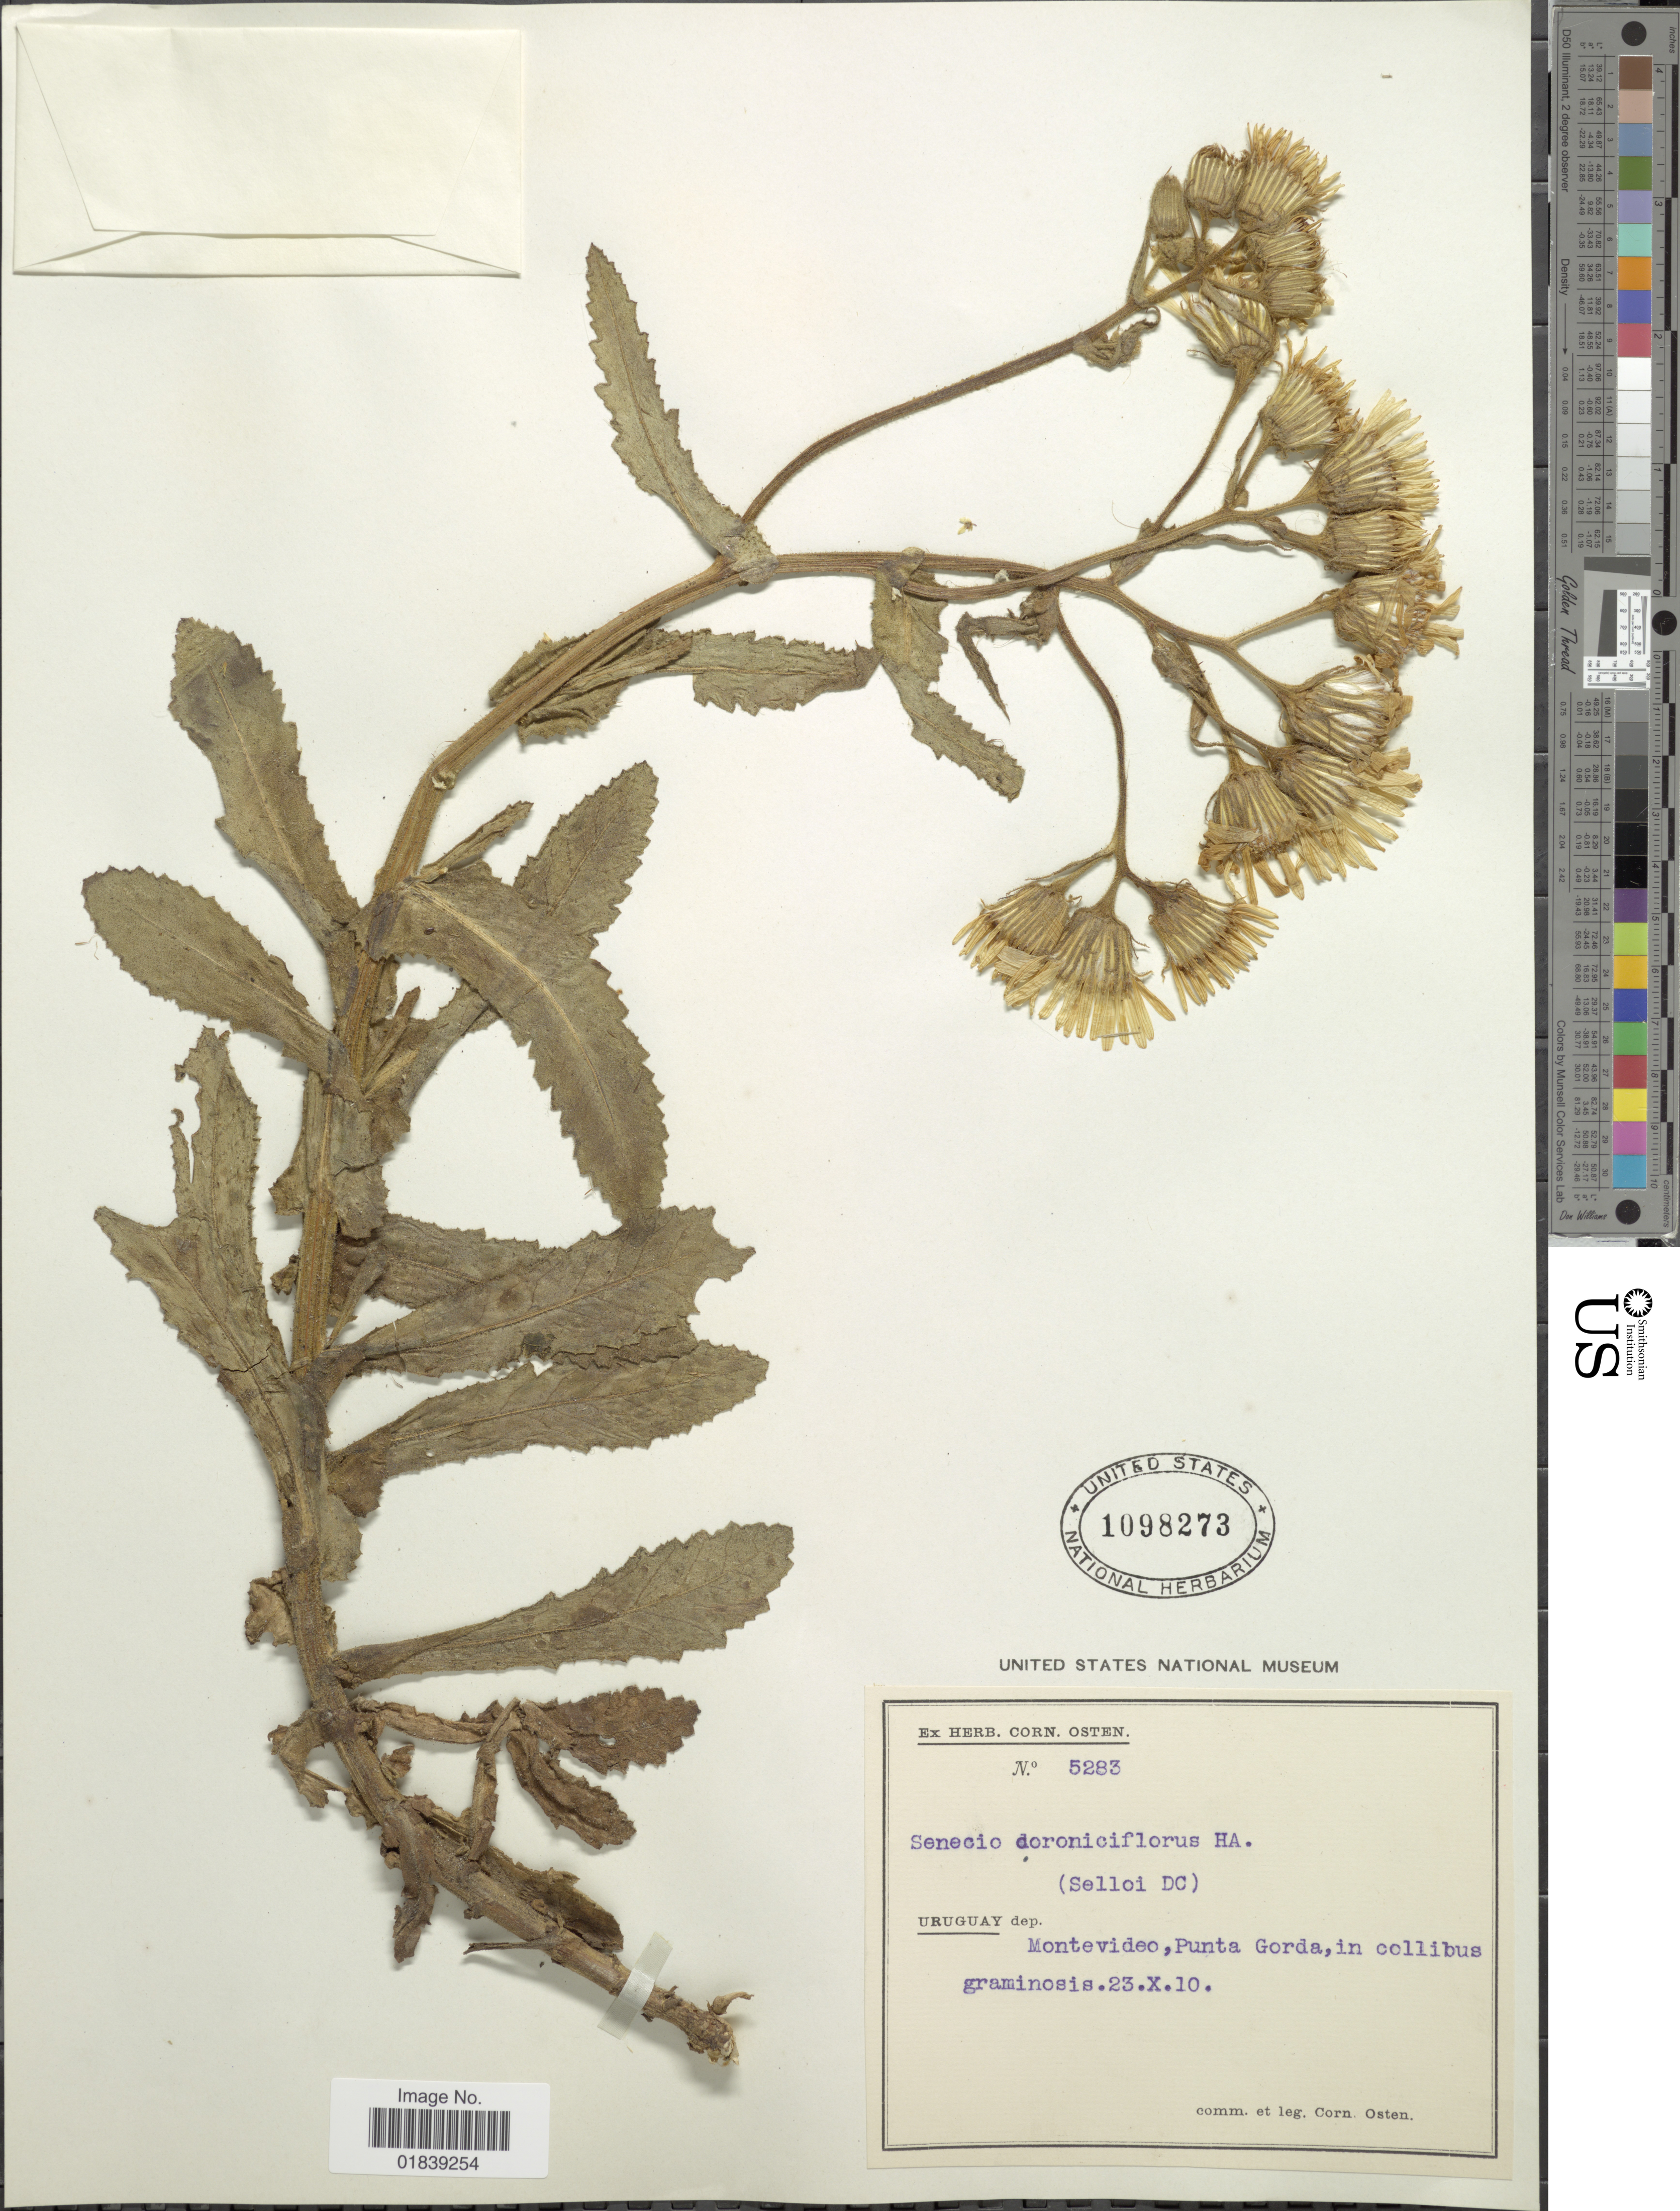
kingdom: Plantae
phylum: Tracheophyta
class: Magnoliopsida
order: Asterales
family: Asteraceae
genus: Senecio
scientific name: Senecio selloi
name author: (Spreng.) DC.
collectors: C. Osten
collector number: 5283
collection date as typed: Transcribed d/m/y: 23/10/10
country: Uruguay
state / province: Montevideo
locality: Punta Gorda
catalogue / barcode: US 1098273